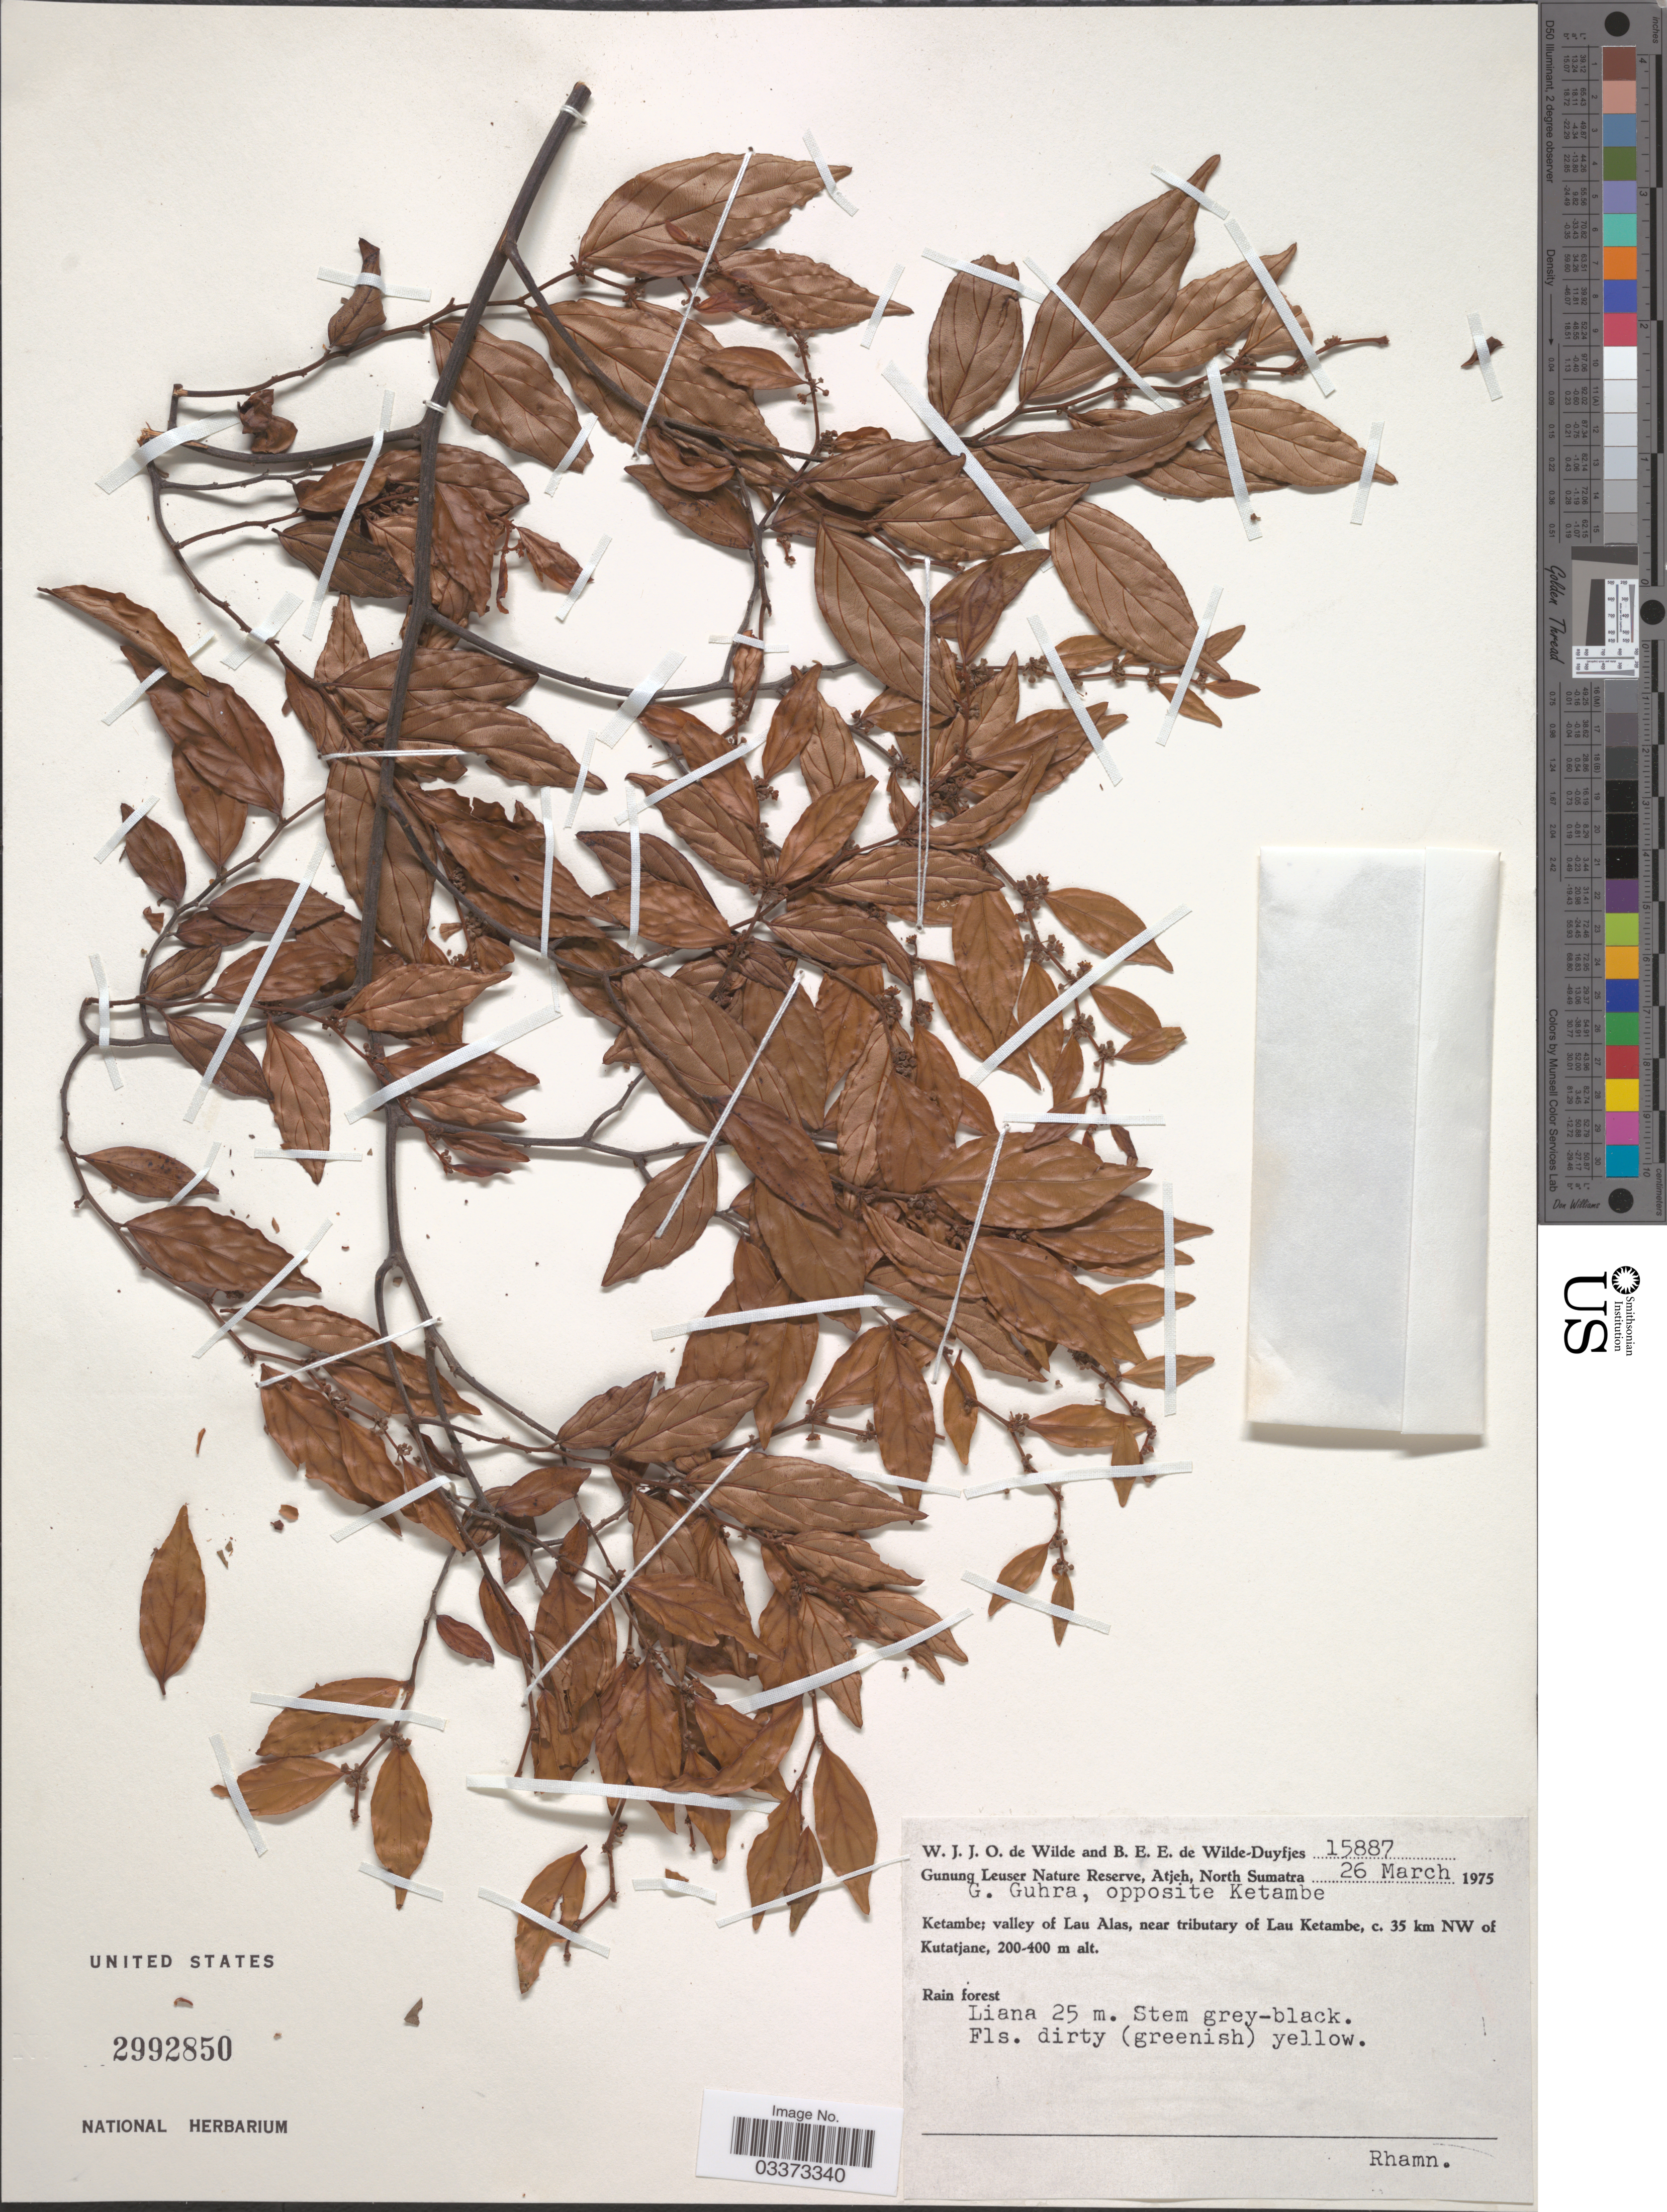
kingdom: Plantae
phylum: Tracheophyta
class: Magnoliopsida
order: Rosales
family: Rhamnaceae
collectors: W. J. de Wilde & B. E. de Wilde-Duyfjes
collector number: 15887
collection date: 1975-03-26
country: Indonesia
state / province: Sumatra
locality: Gunung Leuser Nature Reserve, Atjeh, North Sumatra. G. Guhra, opposite Ketambe. Ketambe; valley of Lau Alas, near tributary of Lau Ketambe, c. 35 km NW of Kutatjane.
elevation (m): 200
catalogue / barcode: US 2992850